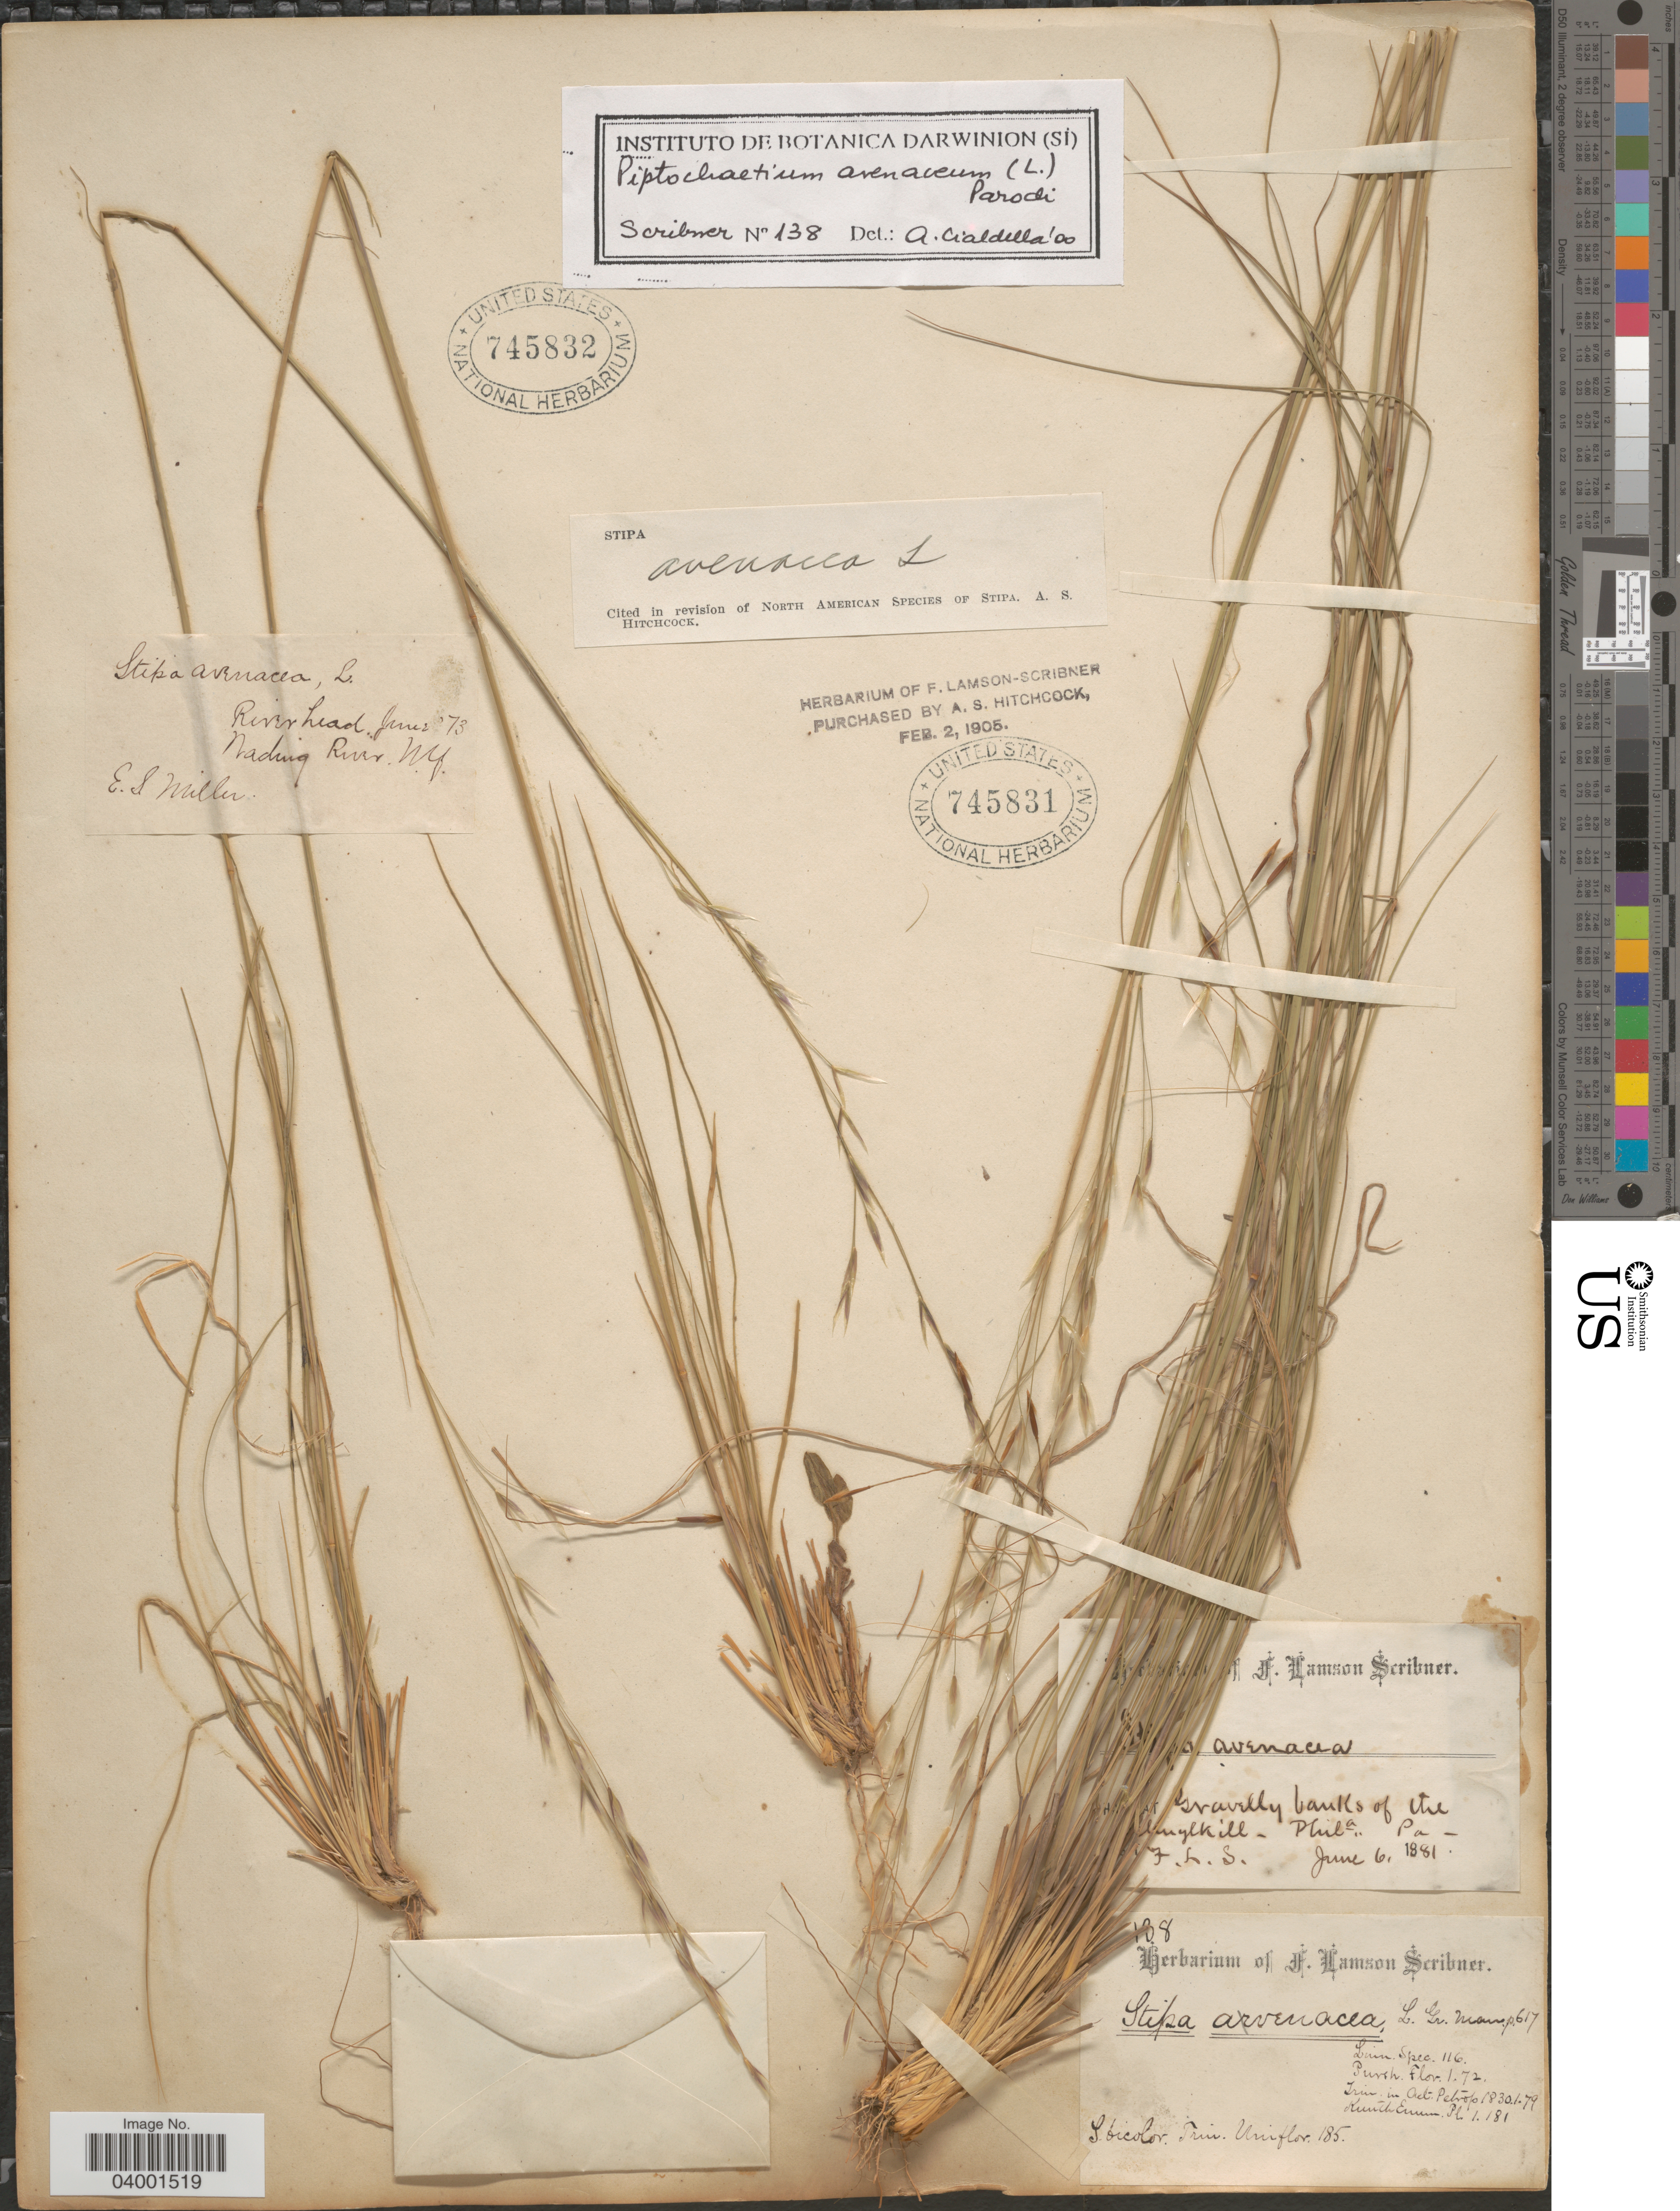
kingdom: Plantae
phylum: Tracheophyta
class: Liliopsida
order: Poales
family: Poaceae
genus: Piptochaetium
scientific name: Piptochaetium avenaceum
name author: (L.) Parodi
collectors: E. S. Miller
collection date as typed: Transcribed d/m/y: 2/6/73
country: United States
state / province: New York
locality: Riverhead. Wading River.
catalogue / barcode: US 745832